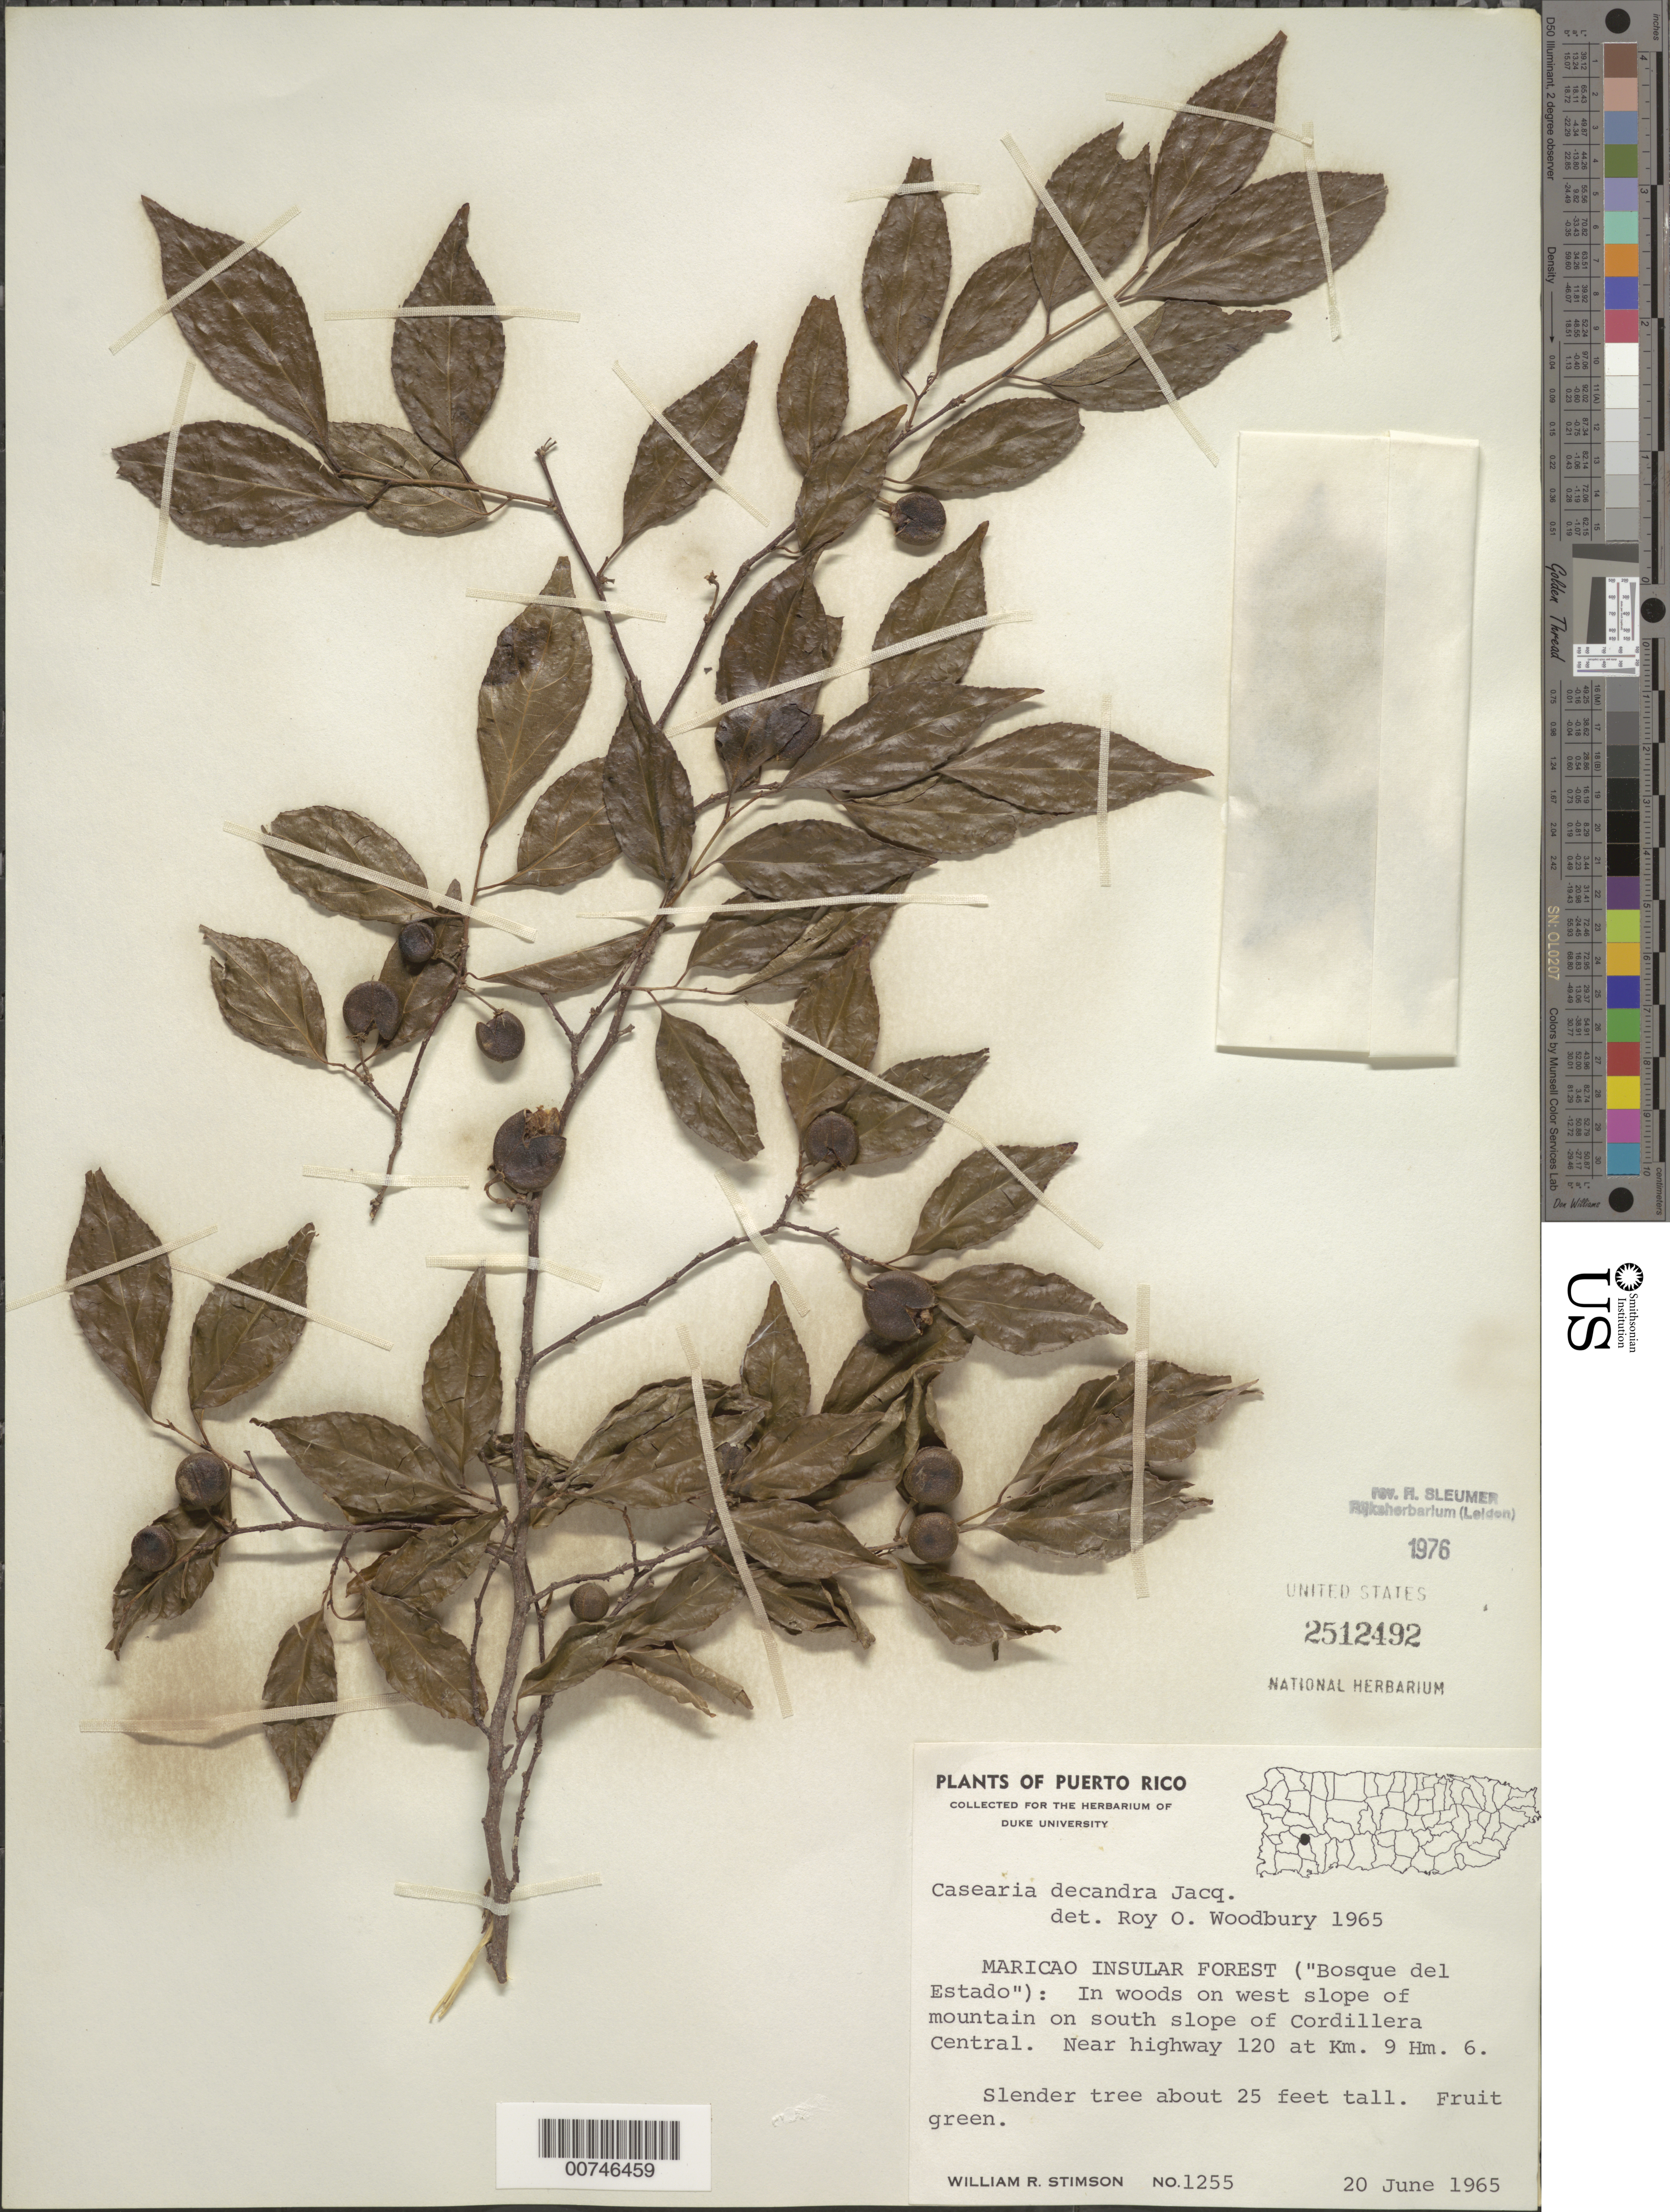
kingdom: Plantae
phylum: Tracheophyta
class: Magnoliopsida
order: Malpighiales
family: Salicaceae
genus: Casearia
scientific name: Casearia decandra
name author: Jacq.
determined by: Sleumer, H. O.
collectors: W. R. Stimson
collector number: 1255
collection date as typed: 20 Jun 1965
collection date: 1965-06-20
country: Puerto Rico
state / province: Maricao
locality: Maricao Insular Forest (Bosque del Estado). Near highway 120 at km 9 Hm. 6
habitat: In woods on west slope of mountain on south slope of Cordillera Central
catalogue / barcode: US 2512492